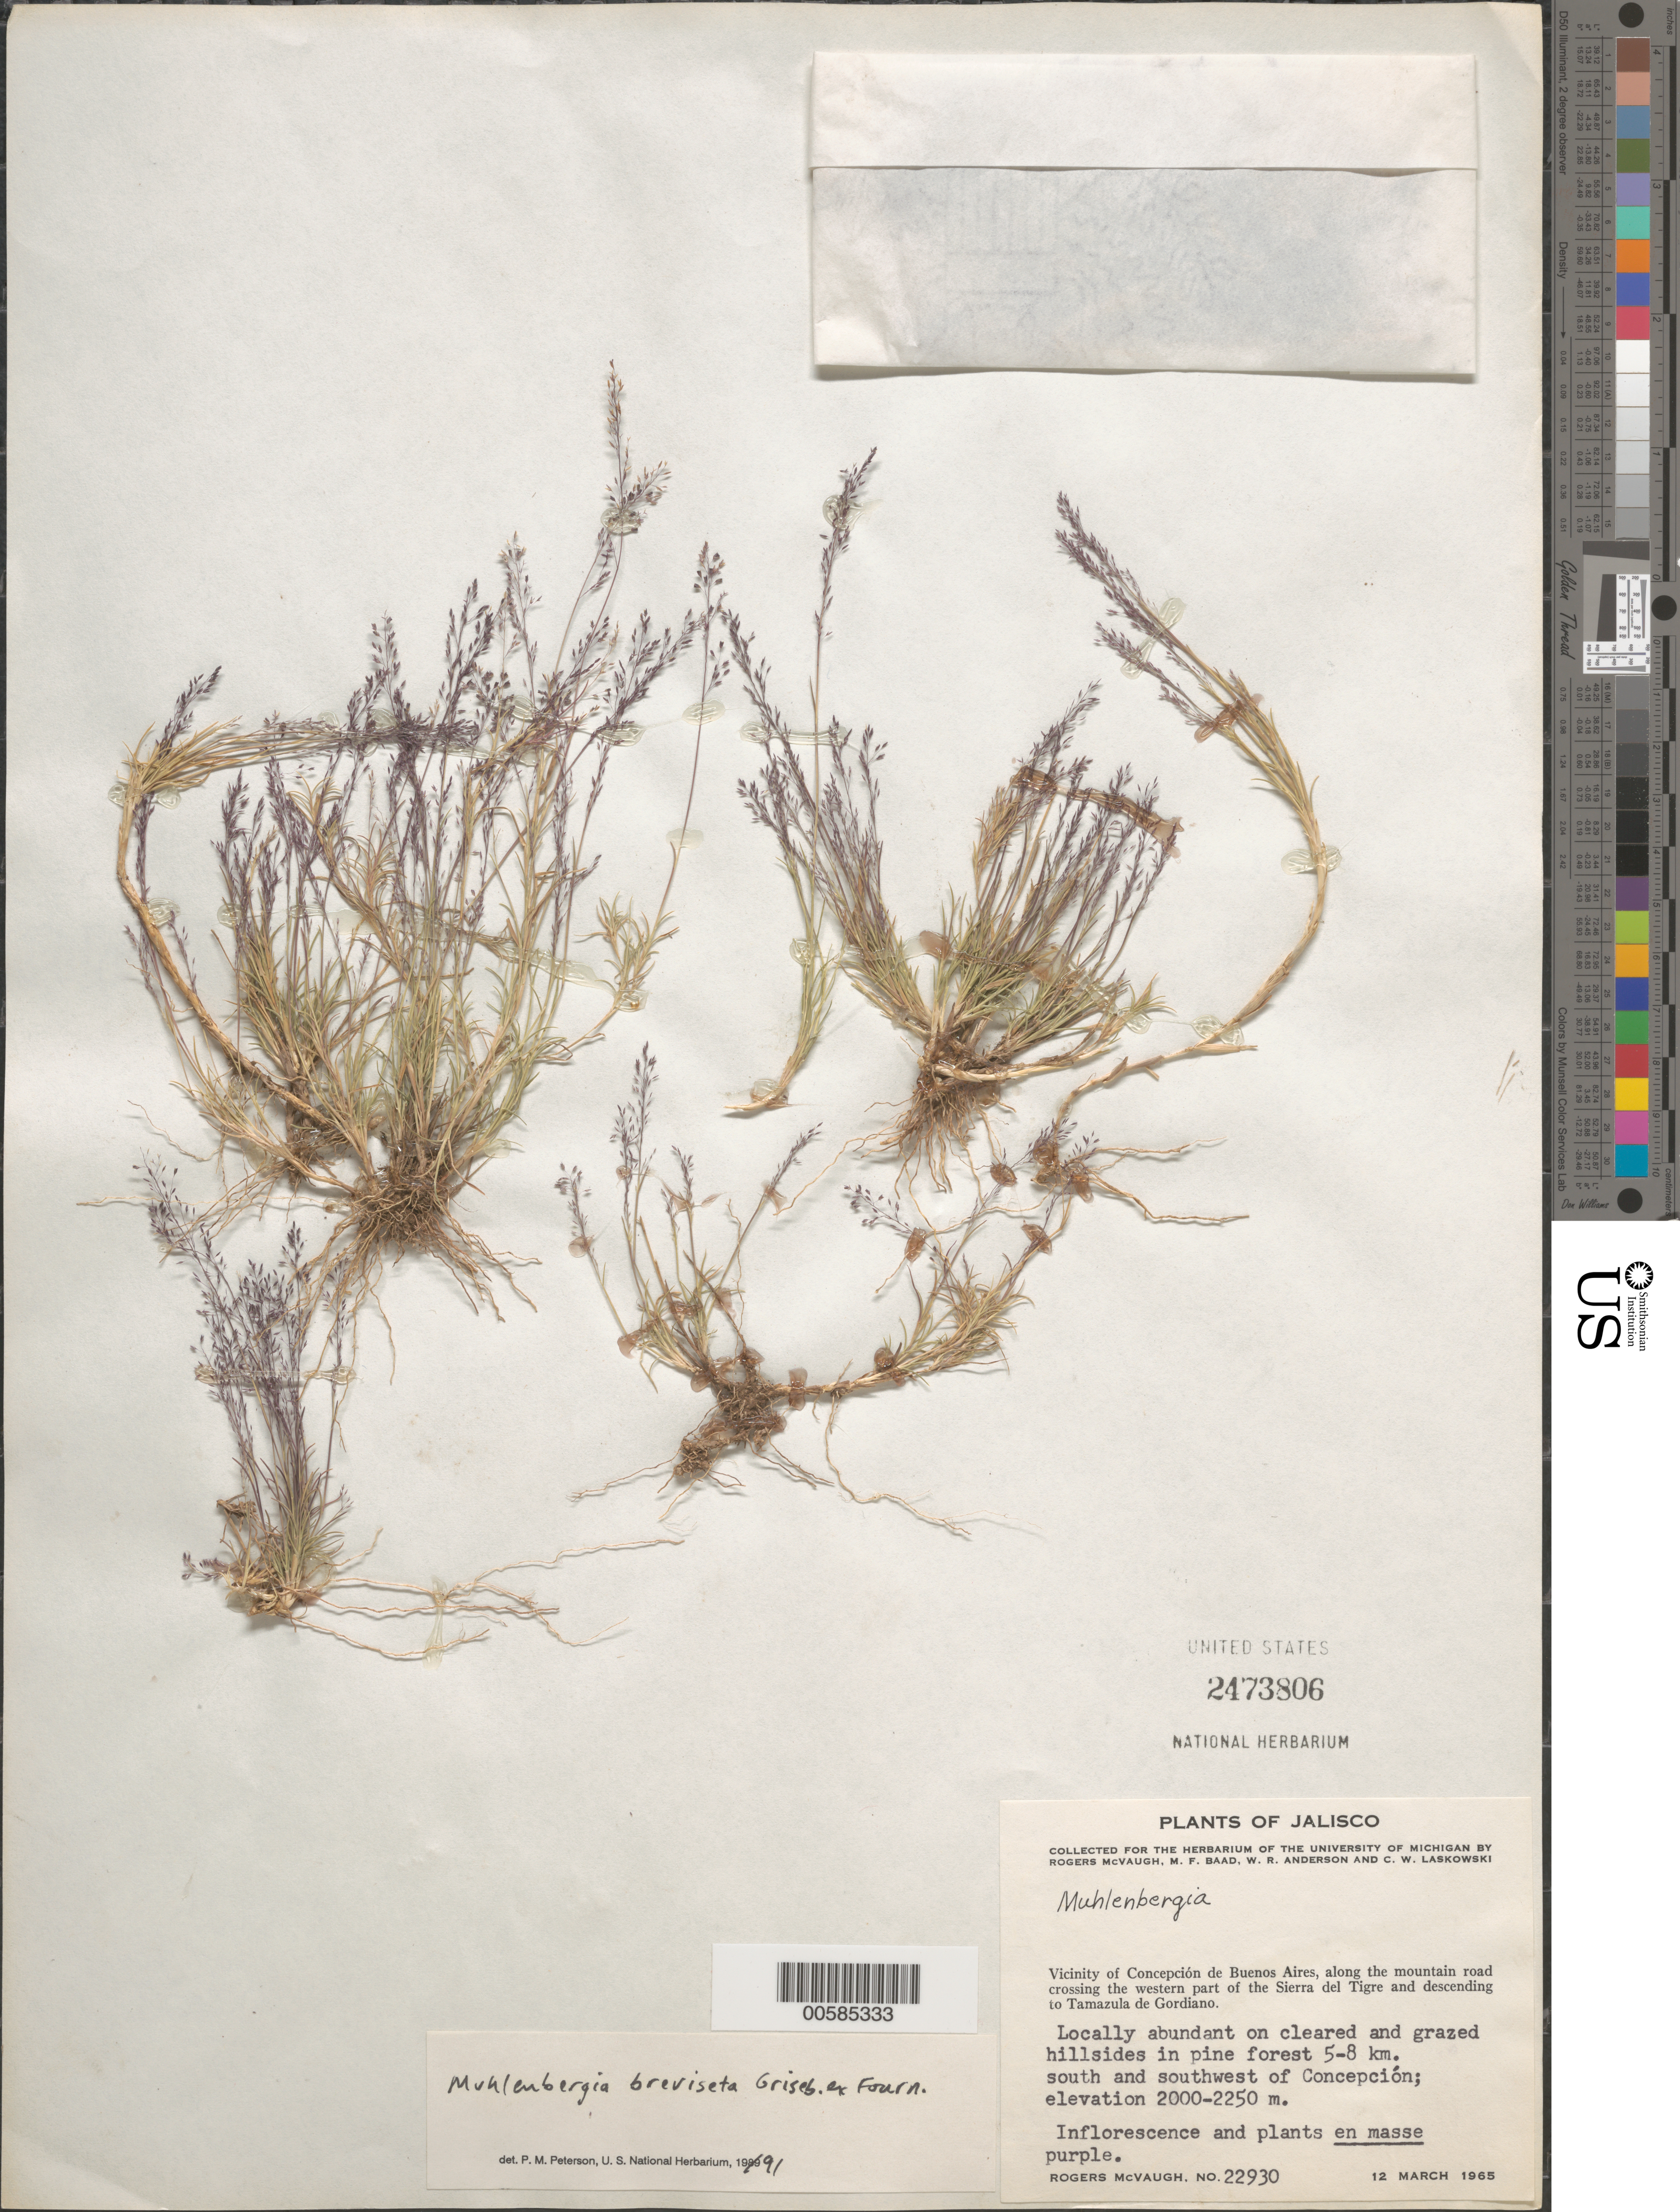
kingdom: Plantae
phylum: Tracheophyta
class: Liliopsida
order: Poales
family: Poaceae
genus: Muhlenbergia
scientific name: Muhlenbergia breviseta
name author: Griseb. ex E. Fourn.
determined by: Peterson, Paul M., (BOT), Smithsonian Institution - National Museum of Natural History (UNITED STATES)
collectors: R. McVaugh, M. F. Baad, W. R. Anderson & C. Laskowski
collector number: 22930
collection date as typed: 12 Mar 1965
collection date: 1965-03-12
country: Mexico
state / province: Jalisco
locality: Vic. of Concepción de Buenos Aires, crossing W part of Sierra del Tigre & descending to Tamazula de Gordiano, SSW of Concepción.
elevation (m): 2000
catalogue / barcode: US 2473806